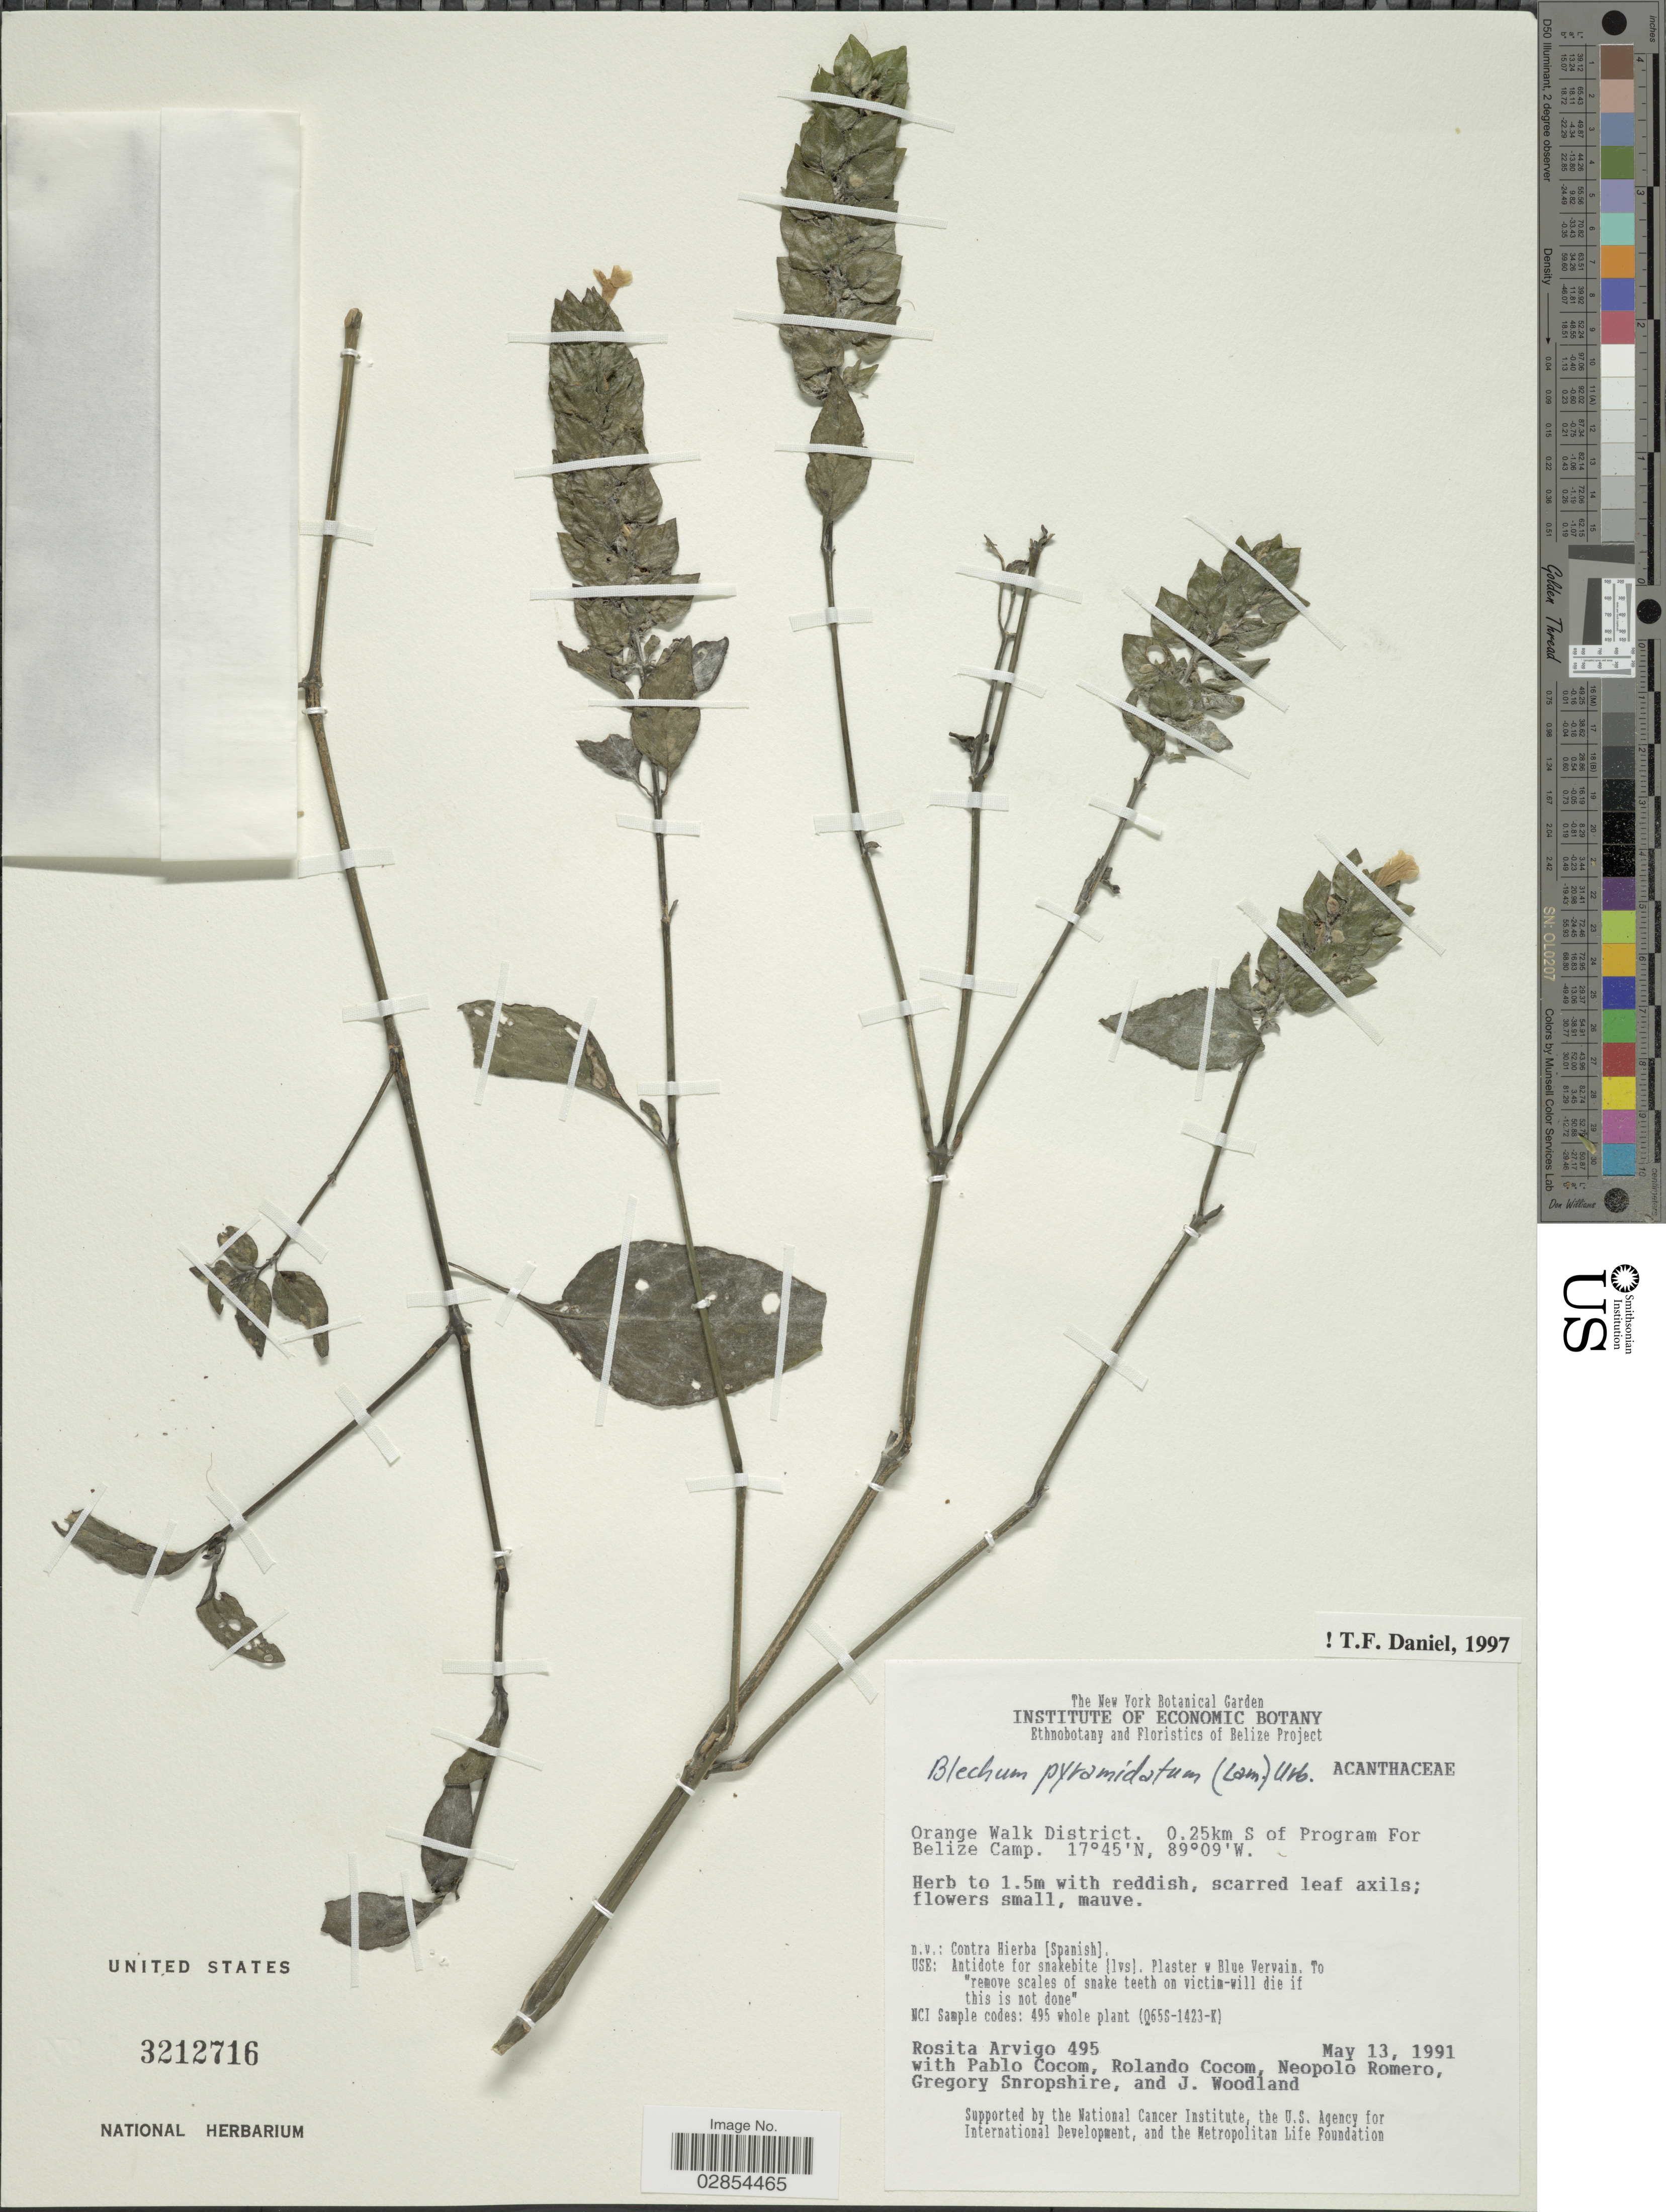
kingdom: Plantae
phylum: Tracheophyta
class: Magnoliopsida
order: Lamiales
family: Acanthaceae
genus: Blechum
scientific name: Blechum brownei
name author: Juss.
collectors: R. Arvigo, P. Cocom, R. Cocon, N. Romero & et al.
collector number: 495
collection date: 1991-05-13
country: Belize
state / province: Orange Walk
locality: Orange Walk District. 0.25km S of Program For Belize Camp.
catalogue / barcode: US 3212716